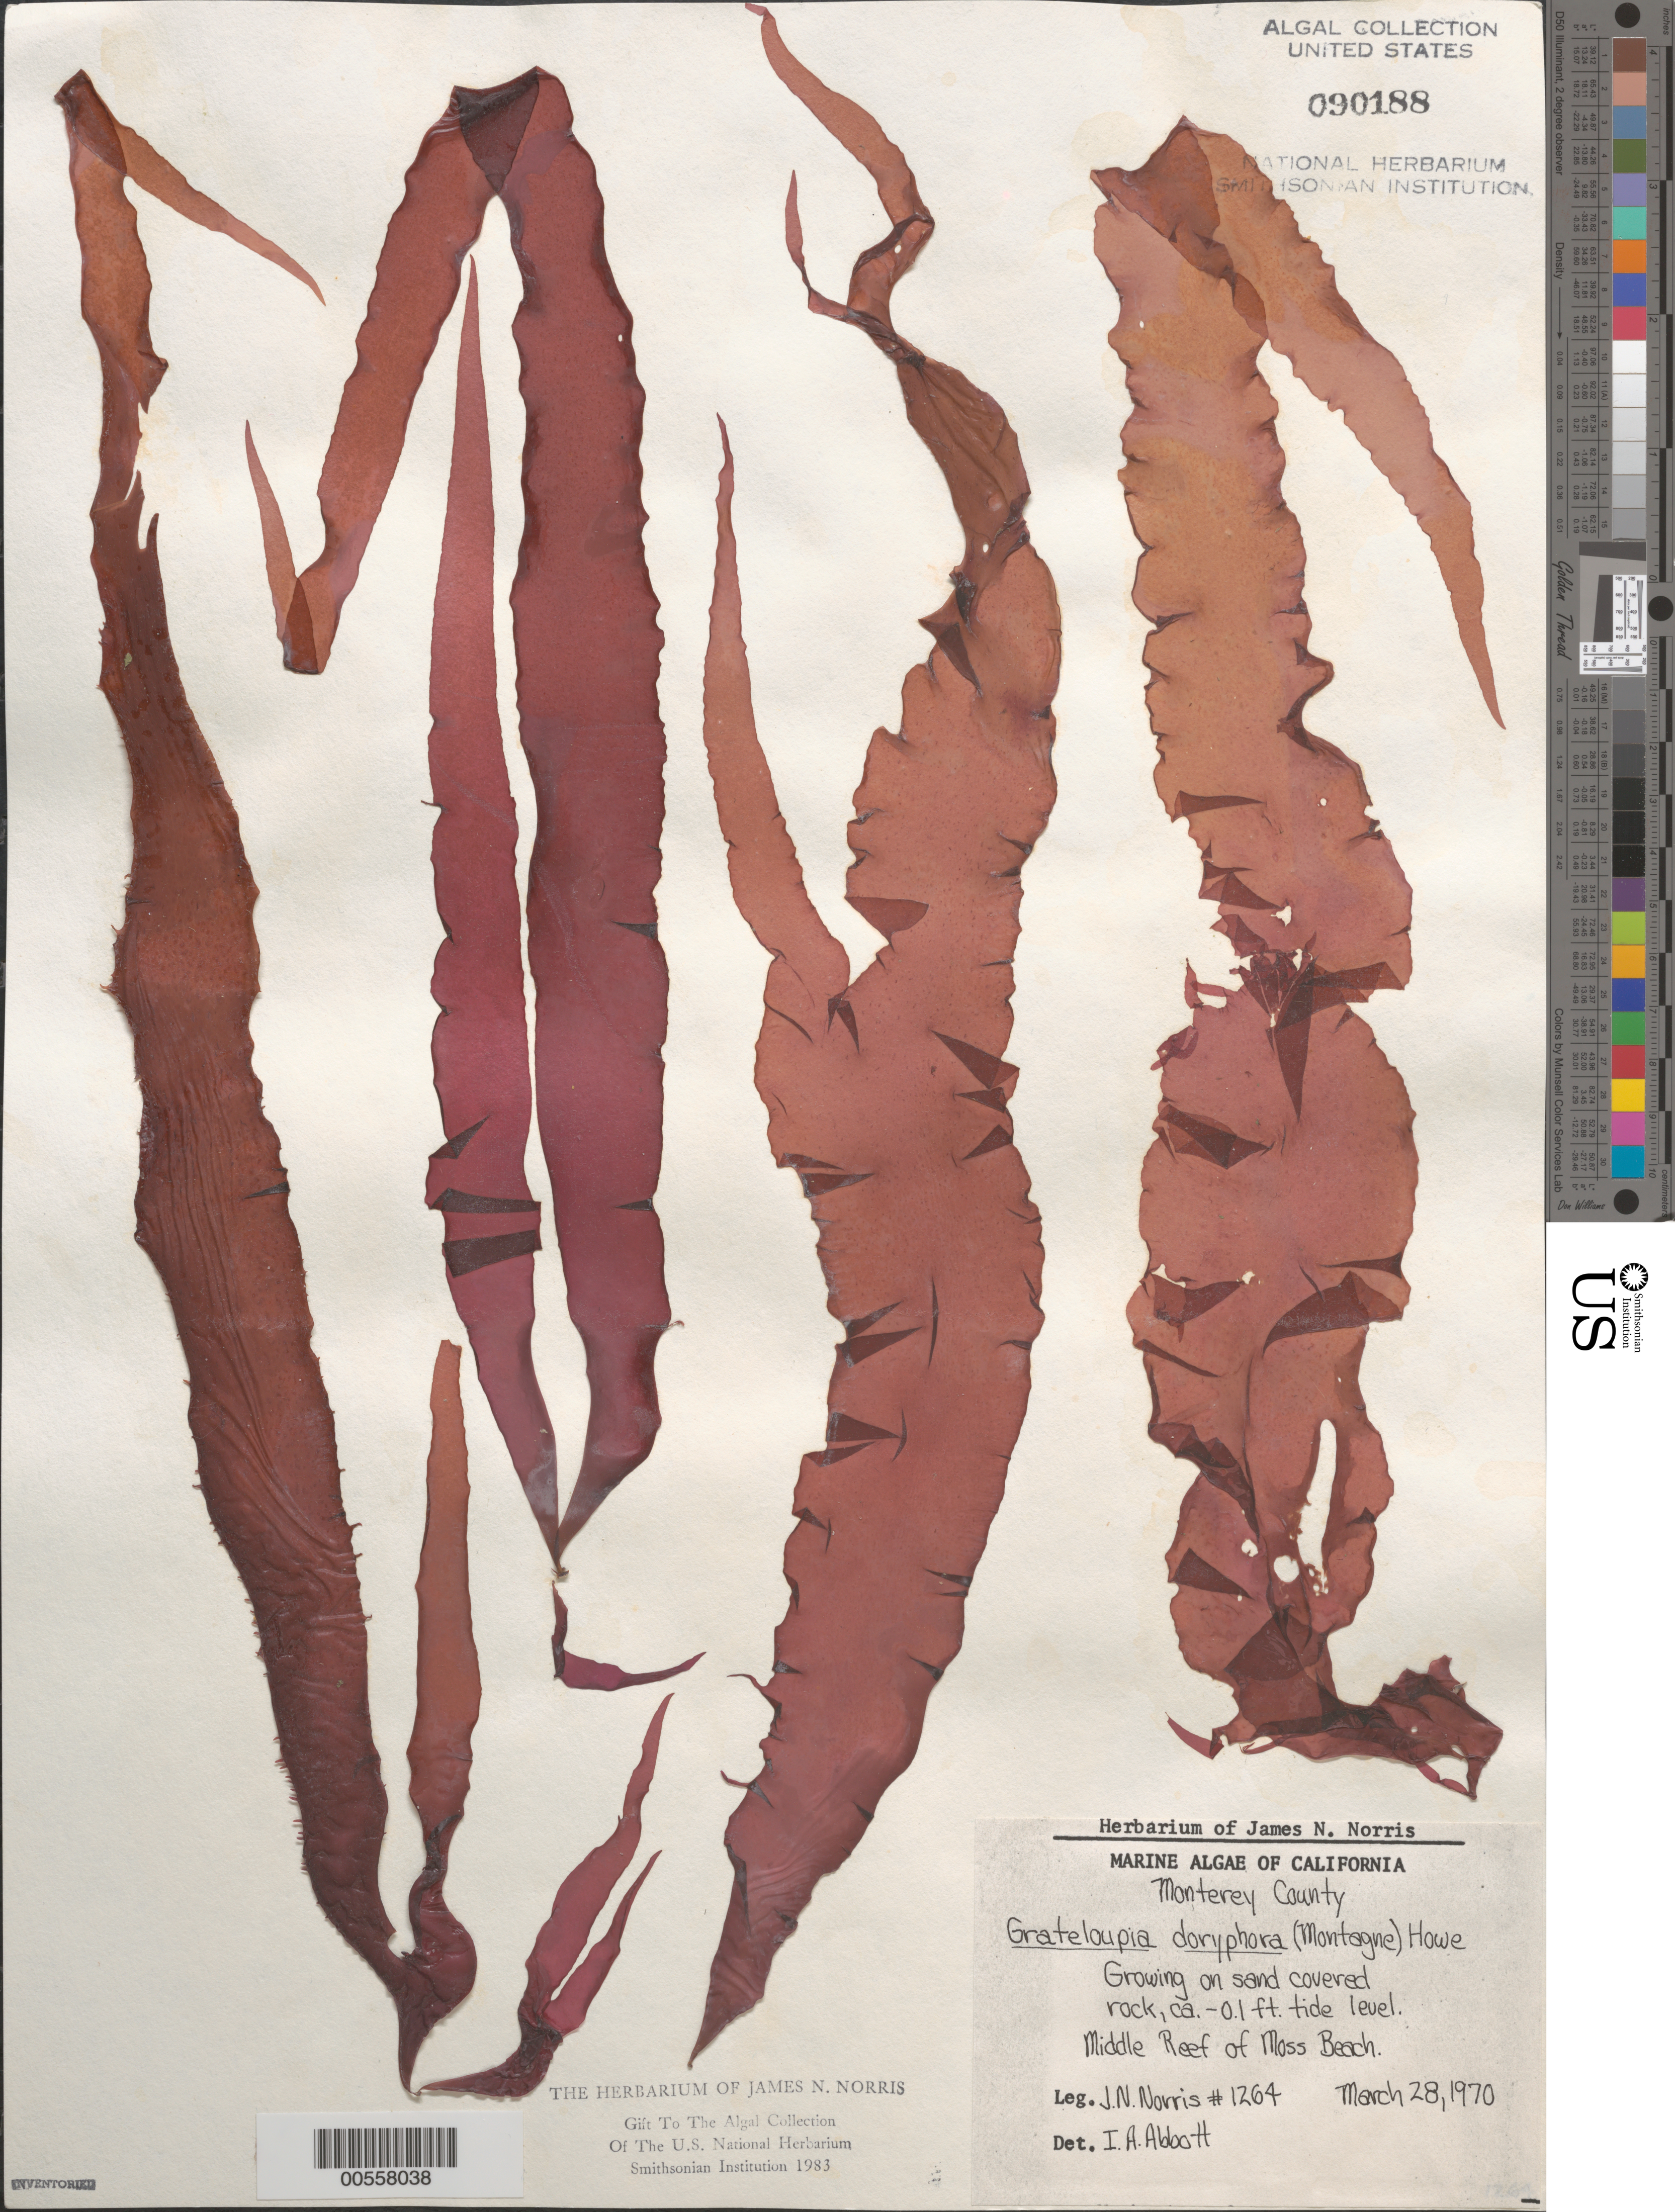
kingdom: Plantae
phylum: Rhodophyta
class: Florideophyceae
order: Halymeniales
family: Halymeniaceae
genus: Grateloupia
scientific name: Grateloupia doryphora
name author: (Mont.) Howe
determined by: Abbott, Isabella A.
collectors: J. N. Norris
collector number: JN-1264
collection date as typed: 28 Mar 1970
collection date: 1970-03-28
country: United States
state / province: California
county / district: Monterey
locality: Middle reef of Moss Beach, Pacific Grove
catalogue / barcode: US 90188